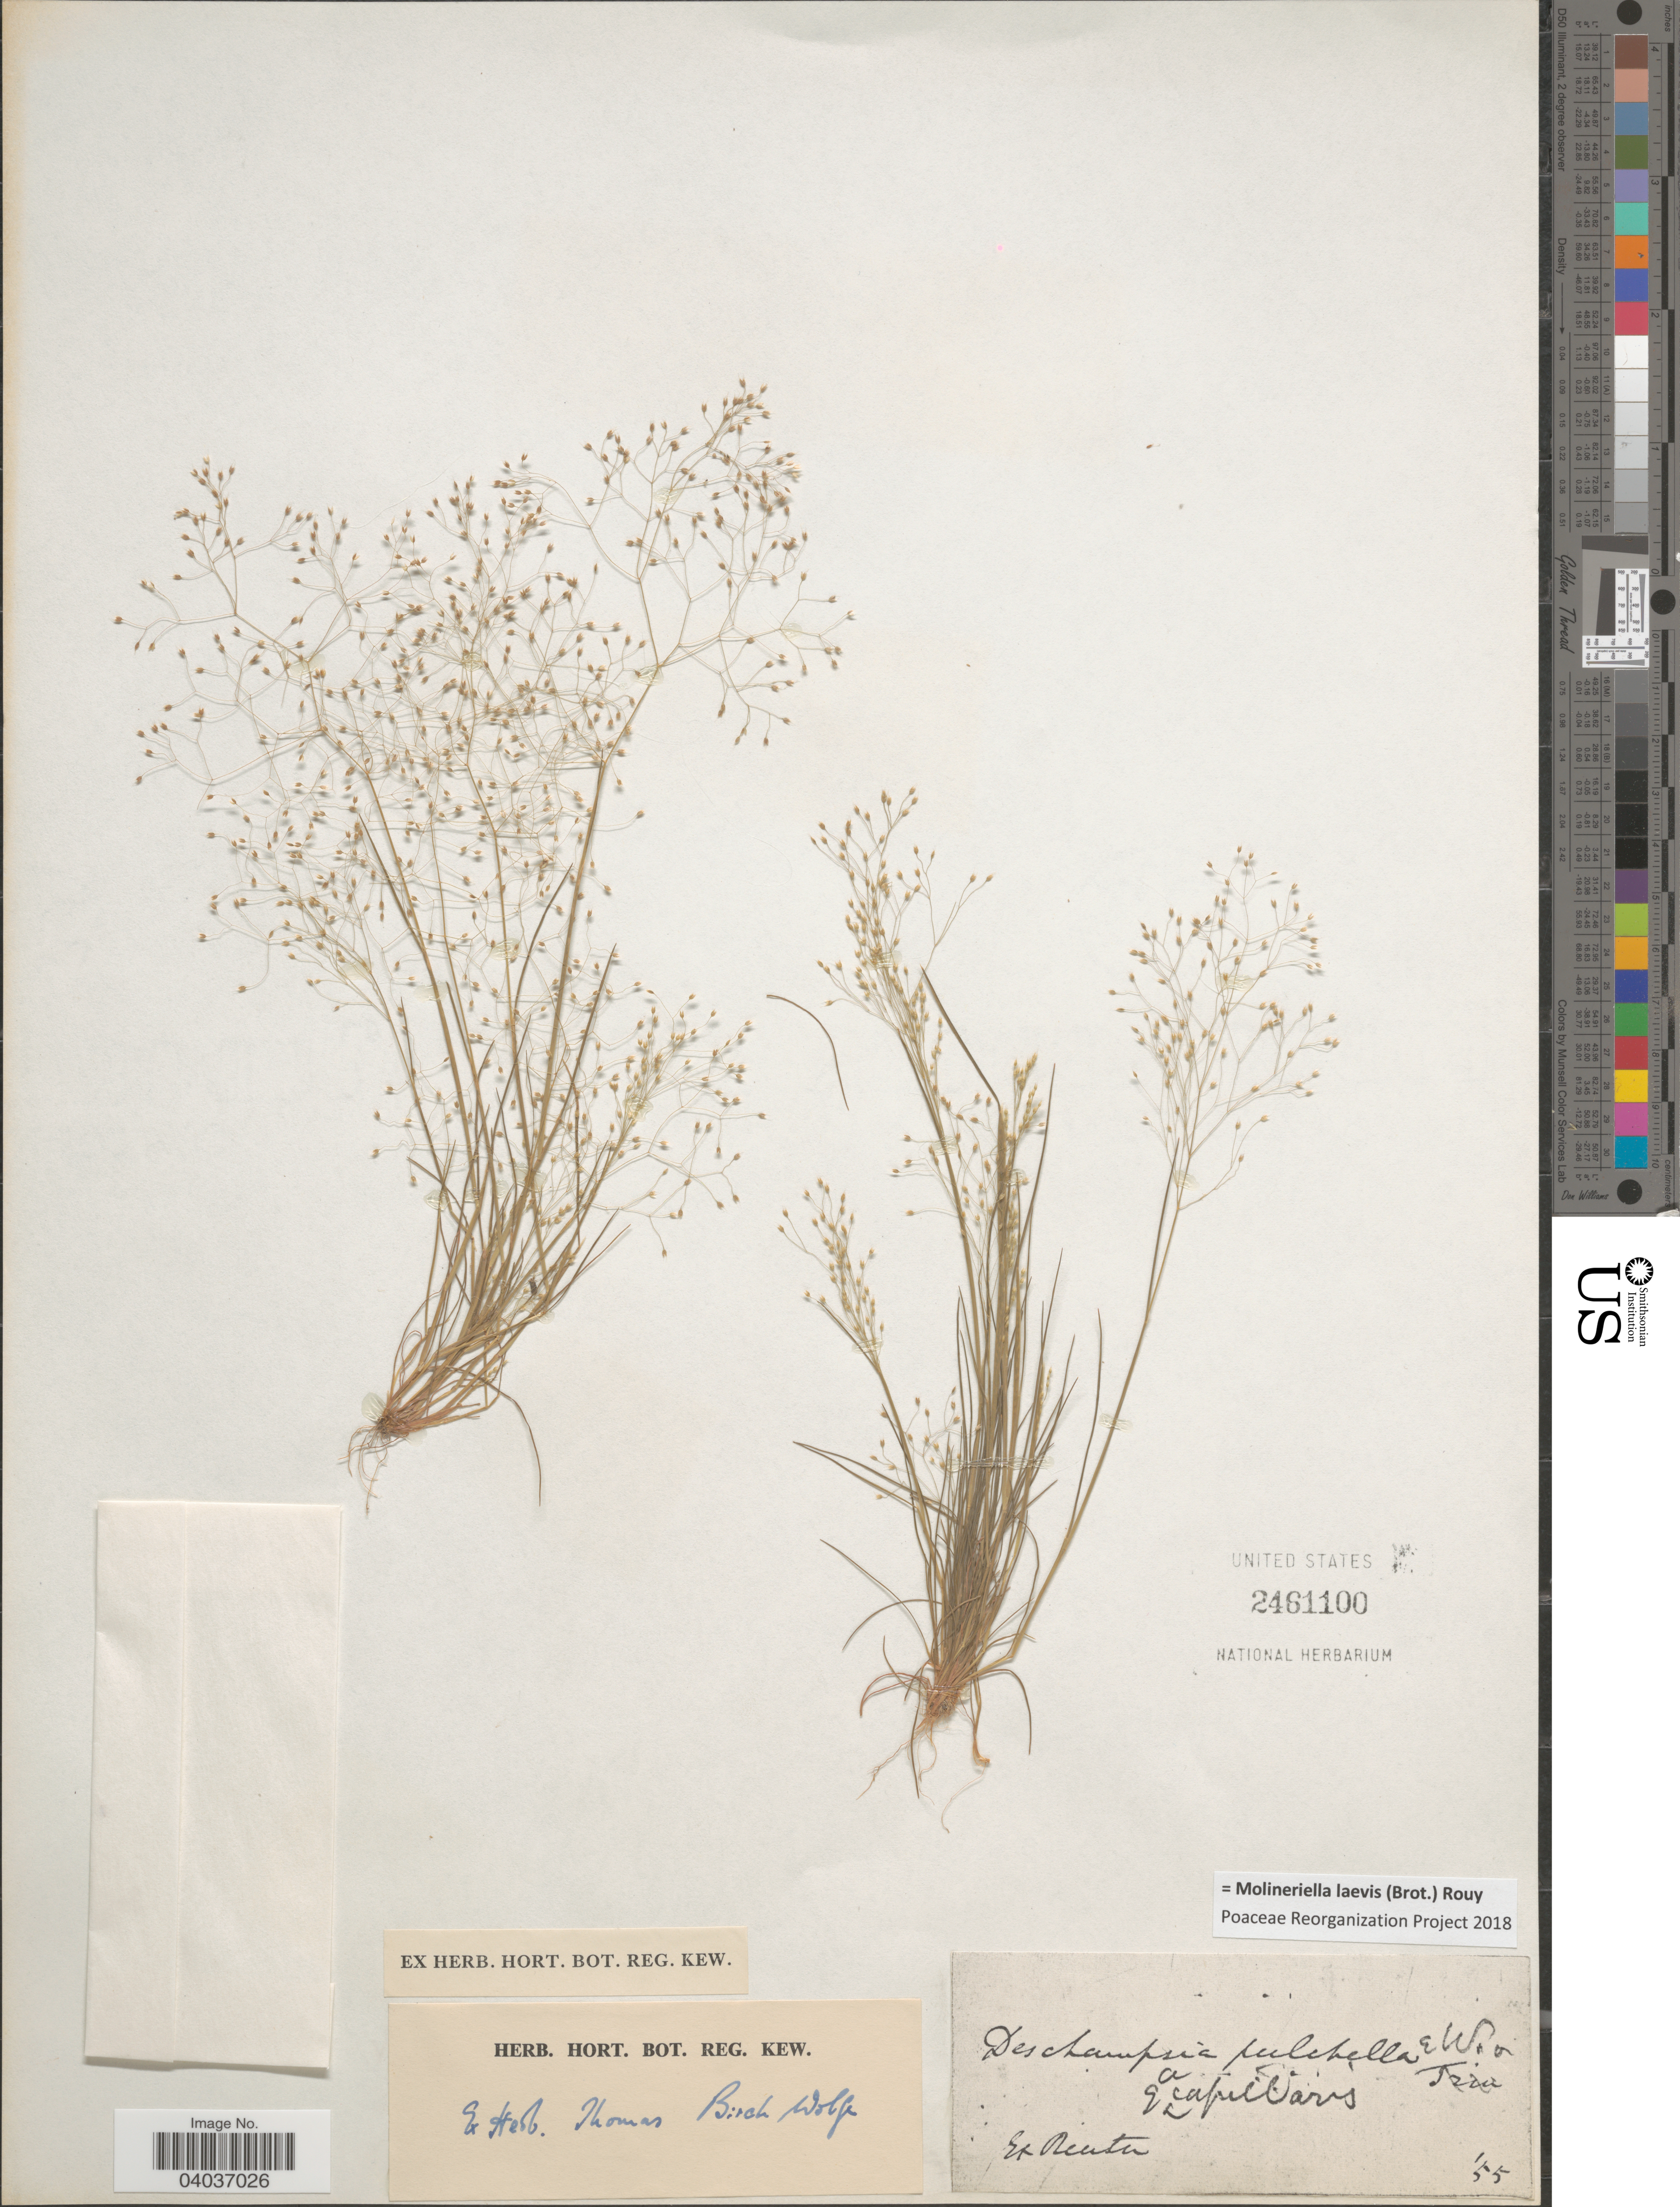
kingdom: Plantae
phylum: Tracheophyta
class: Liliopsida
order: Poales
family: Poaceae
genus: Molineriella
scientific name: Molineriella laevis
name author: (Brot.) Rouy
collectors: -. Reuter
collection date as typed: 55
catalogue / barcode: US 2461100